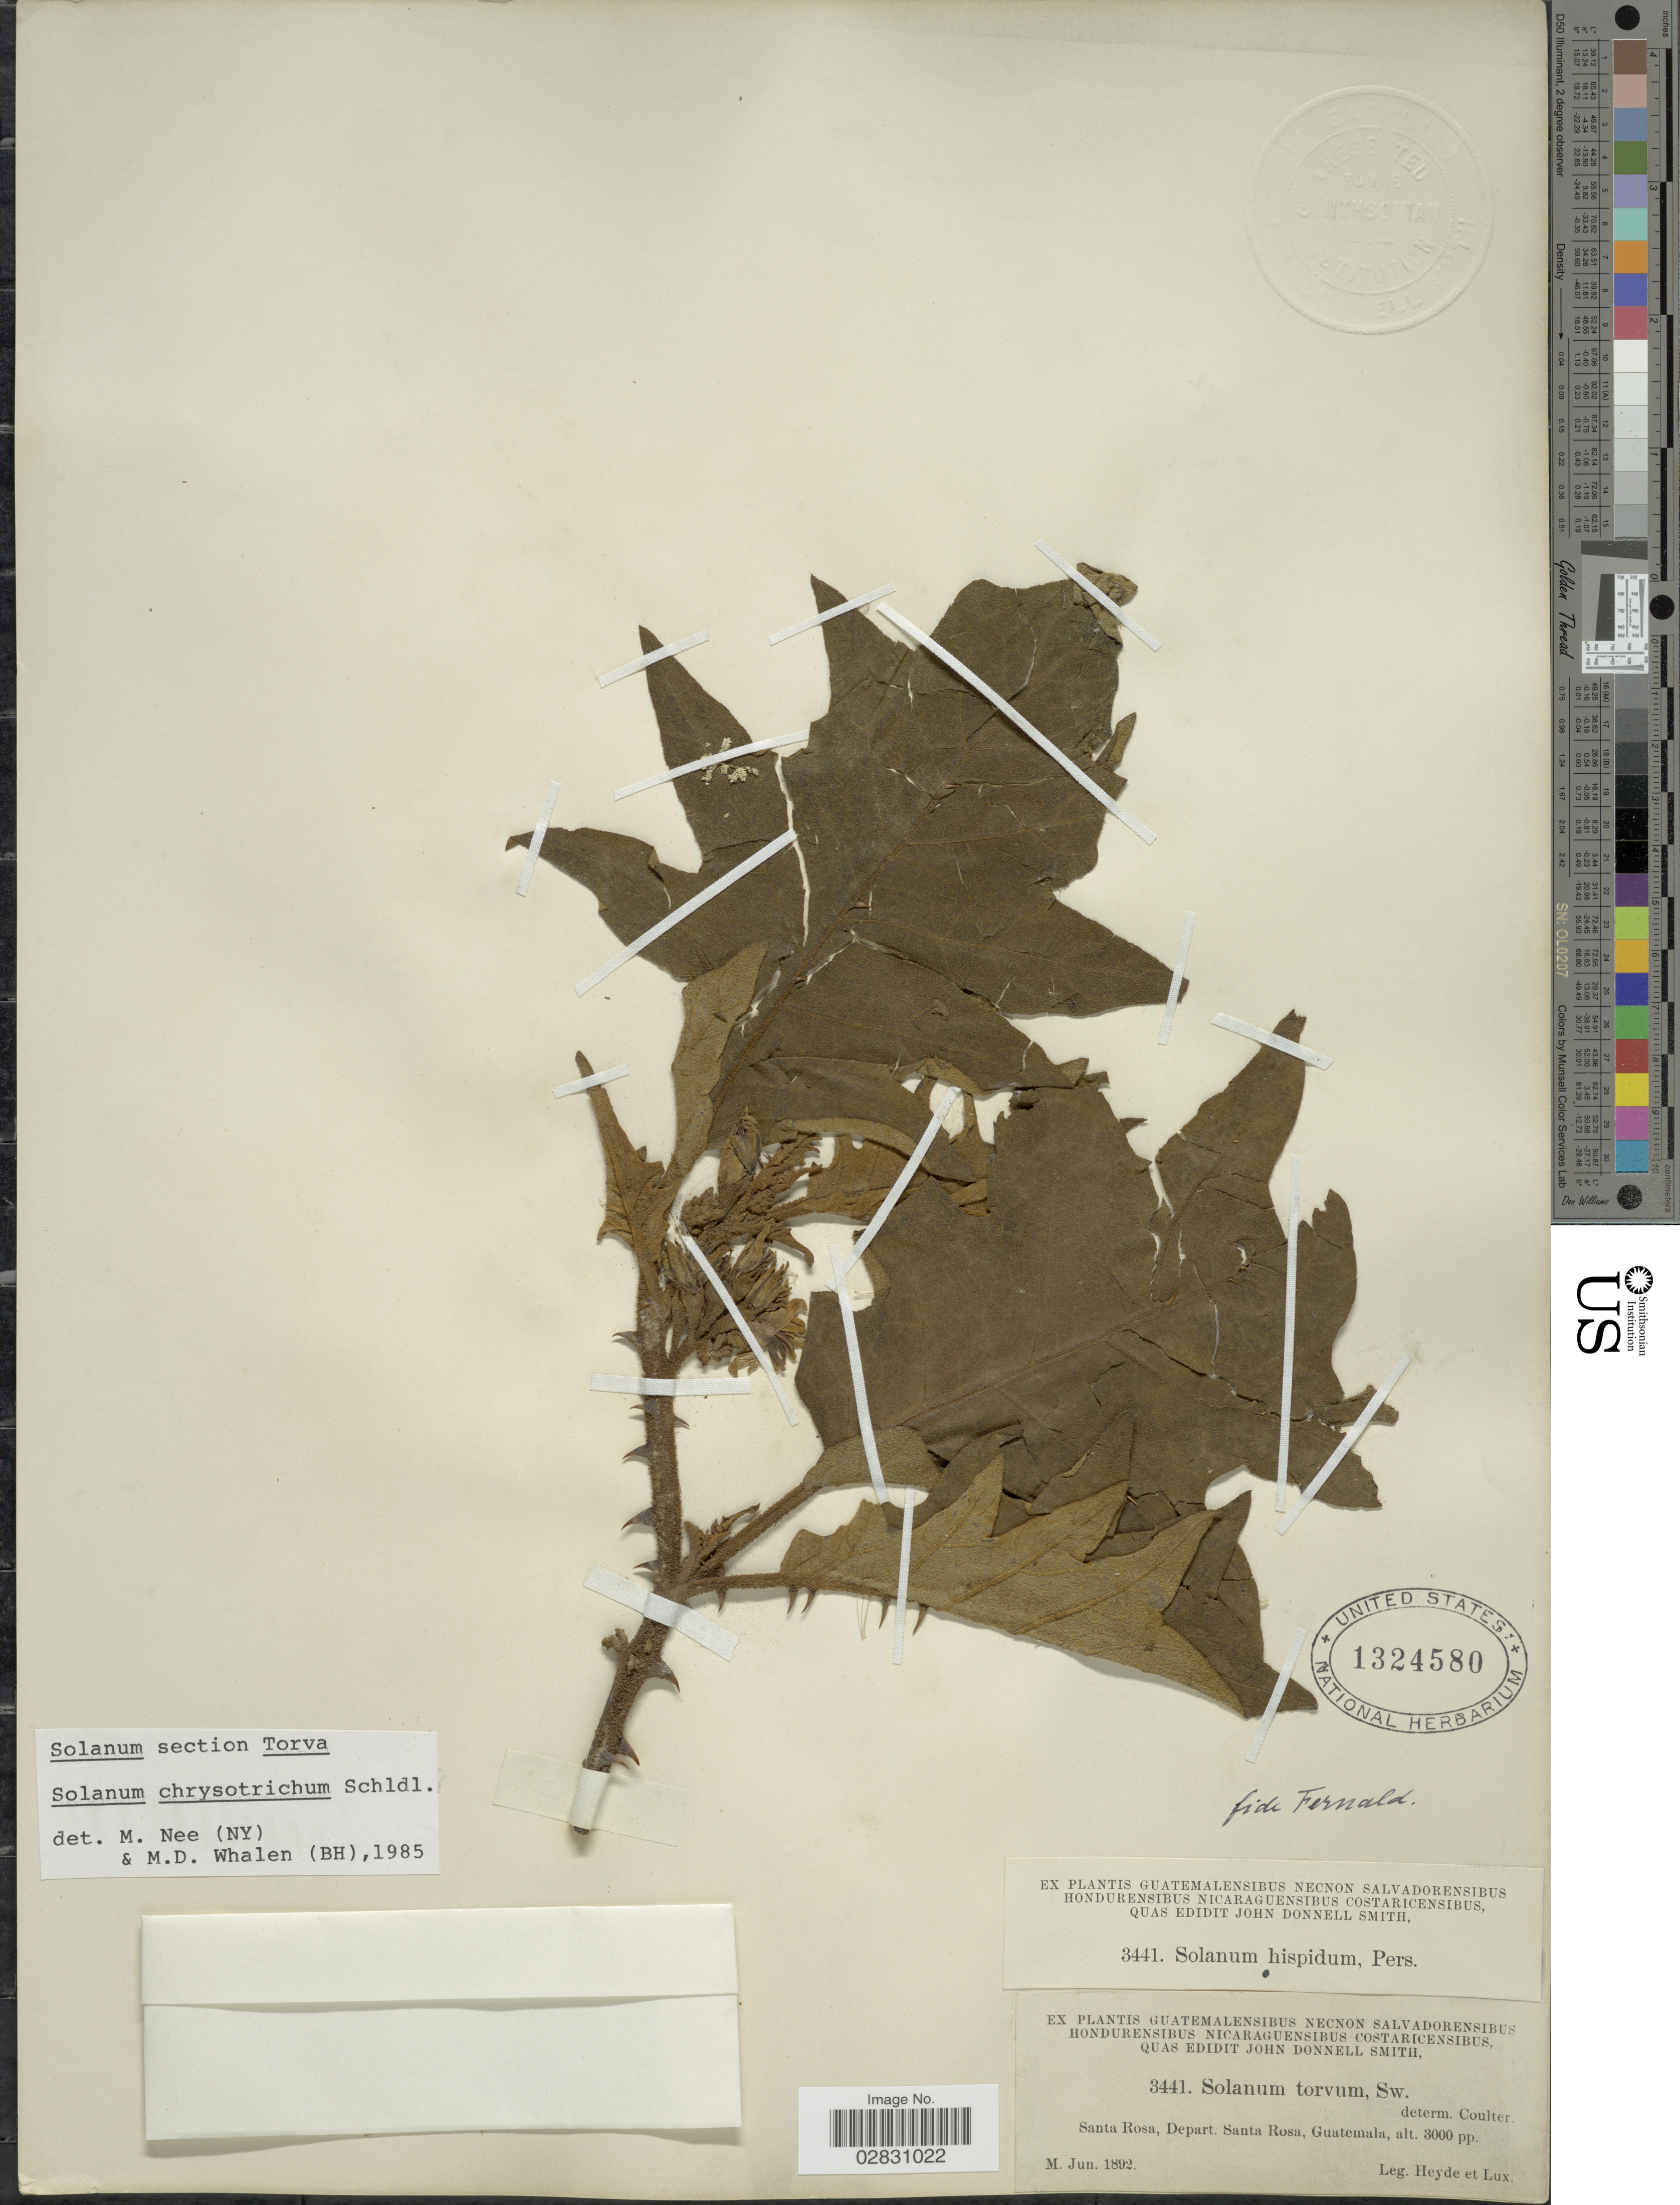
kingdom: Plantae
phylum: Tracheophyta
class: Magnoliopsida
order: Solanales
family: Solanaceae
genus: Solanum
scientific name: Solanum chrysotrichum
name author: Schltdl.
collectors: Heyde & Lux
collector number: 3441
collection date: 1892-06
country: Guatemala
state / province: Santa Rosa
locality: Santa Rosa, Depart. Santa Rosa.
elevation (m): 914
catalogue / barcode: US 1324580